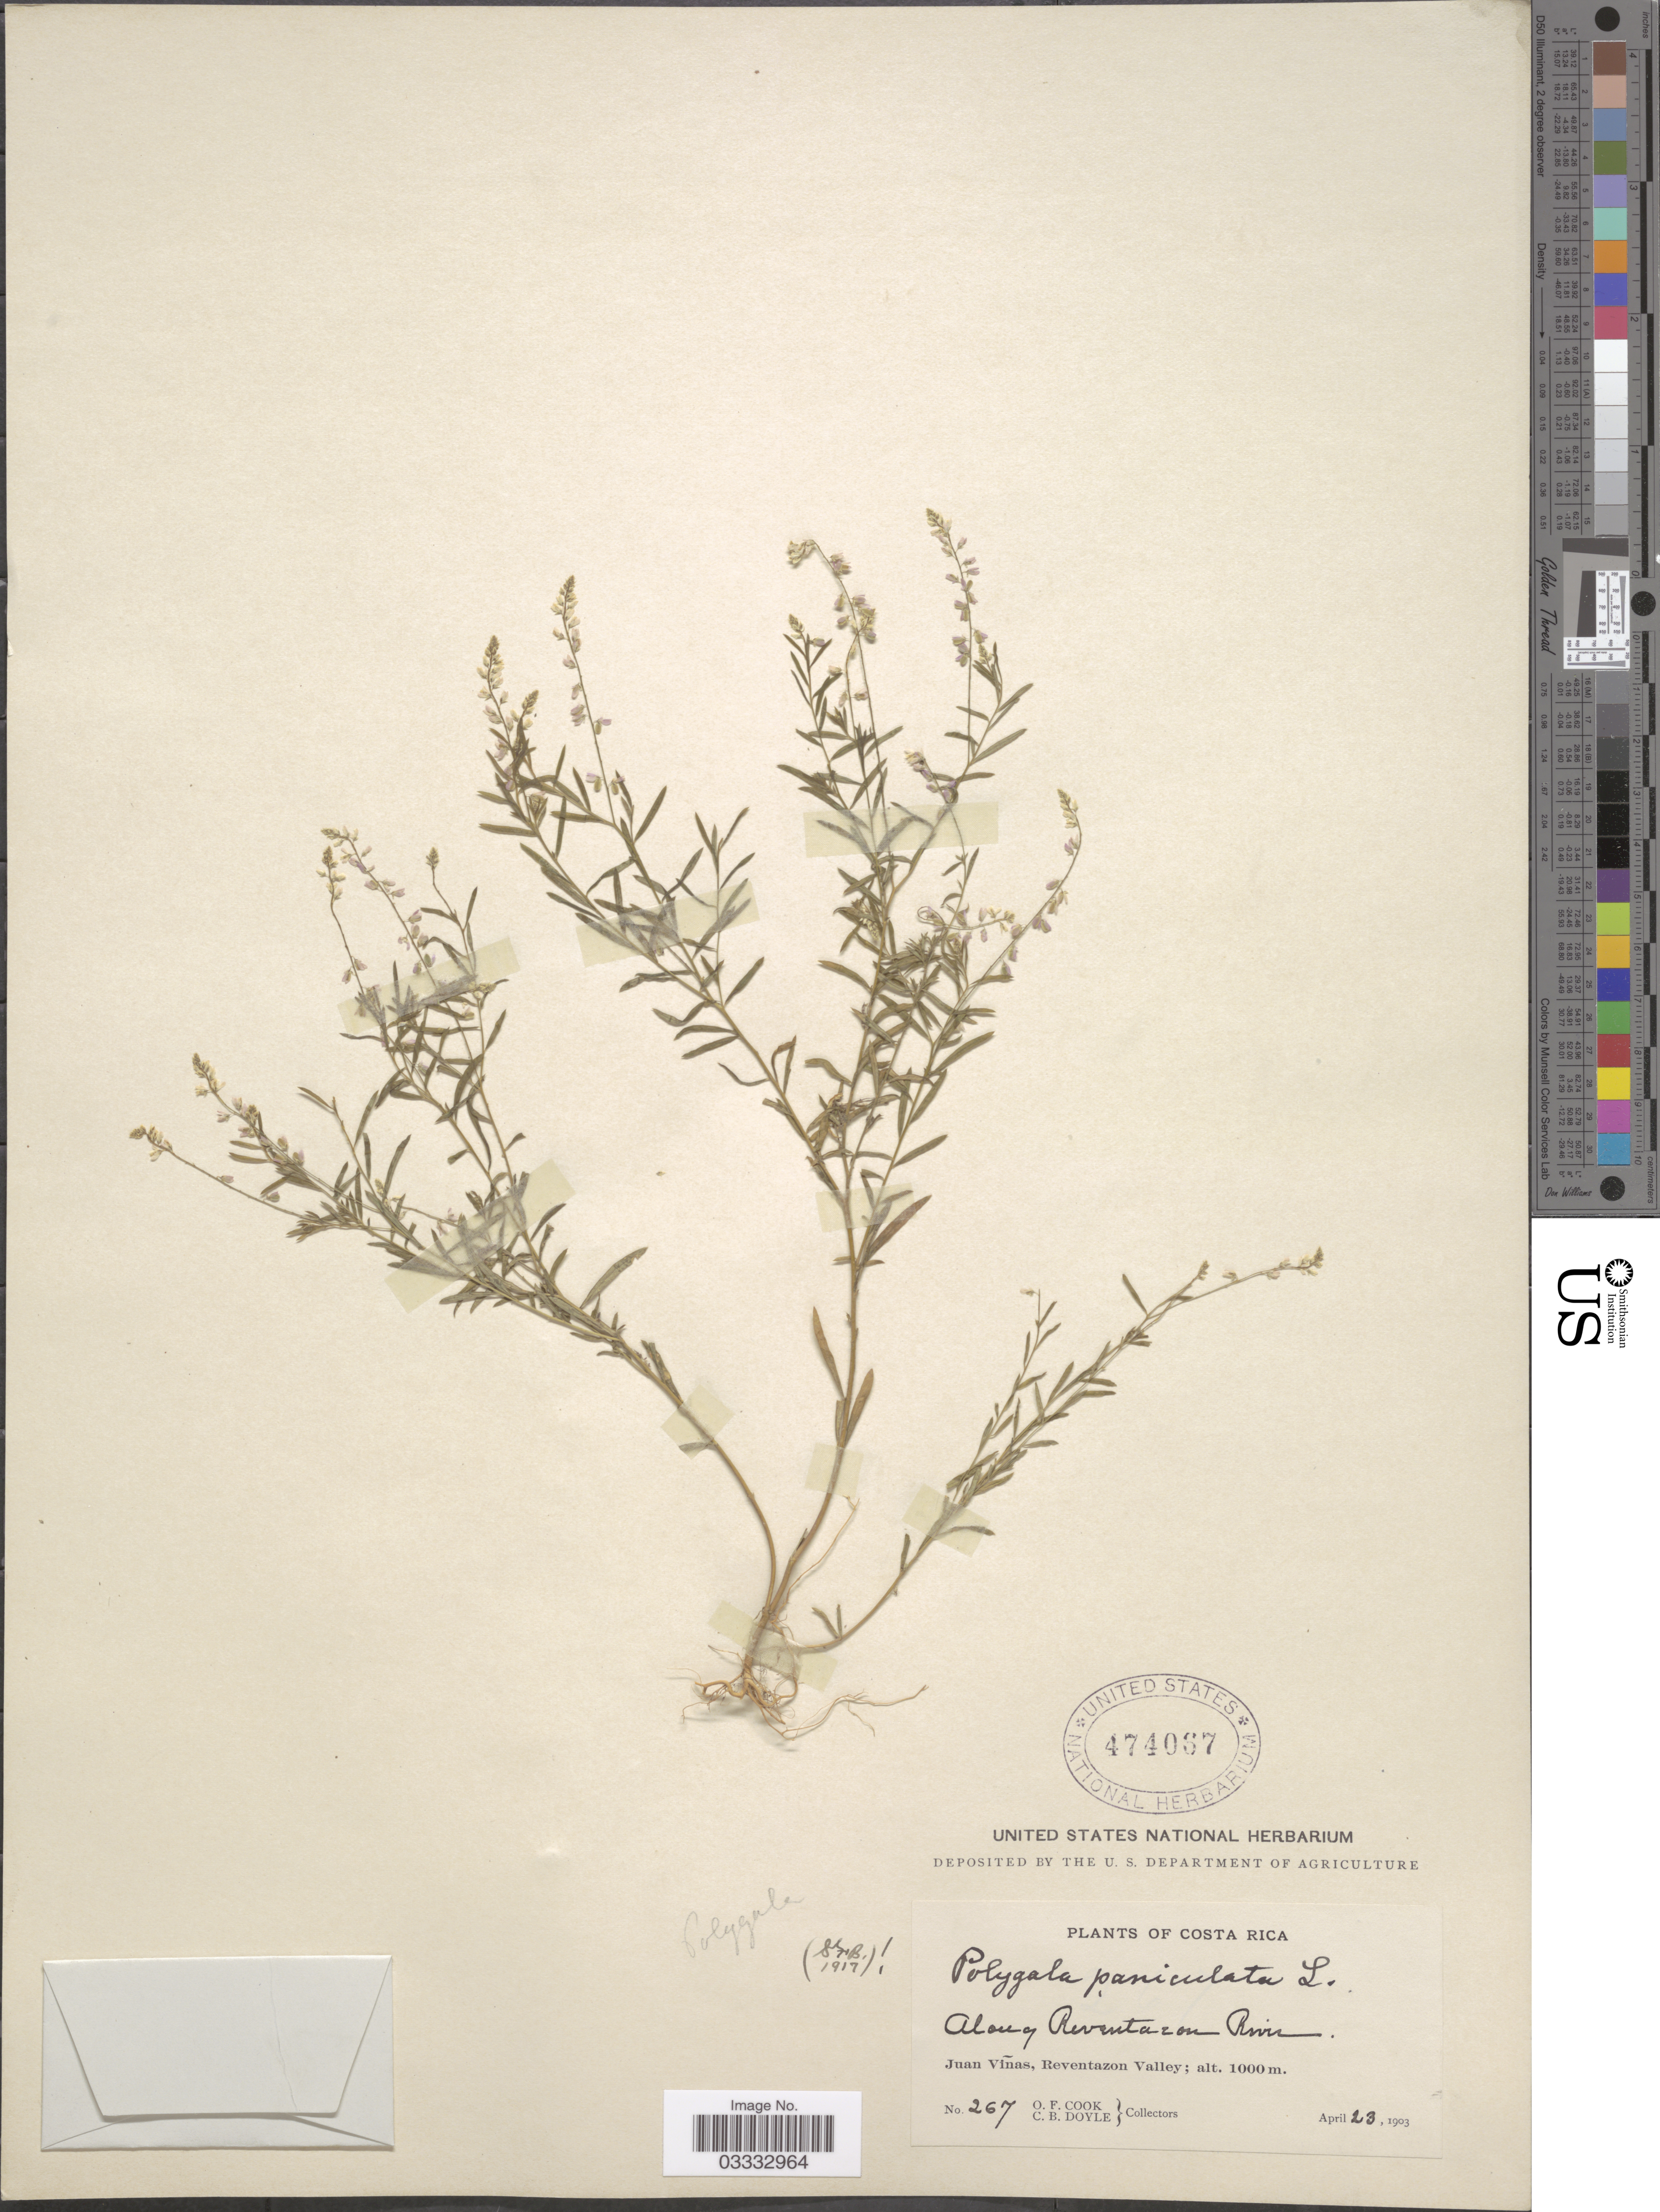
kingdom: Plantae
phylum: Tracheophyta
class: Magnoliopsida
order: Fabales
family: Polygalaceae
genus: Polygala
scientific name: Polygala paniculata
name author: L.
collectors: O. F. Cook & C. Doyle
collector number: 267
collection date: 1903-04-23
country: Costa Rica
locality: Along Reventazon River. Juan Viñas, Reventazon Valley.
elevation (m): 1000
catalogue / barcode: US 474067